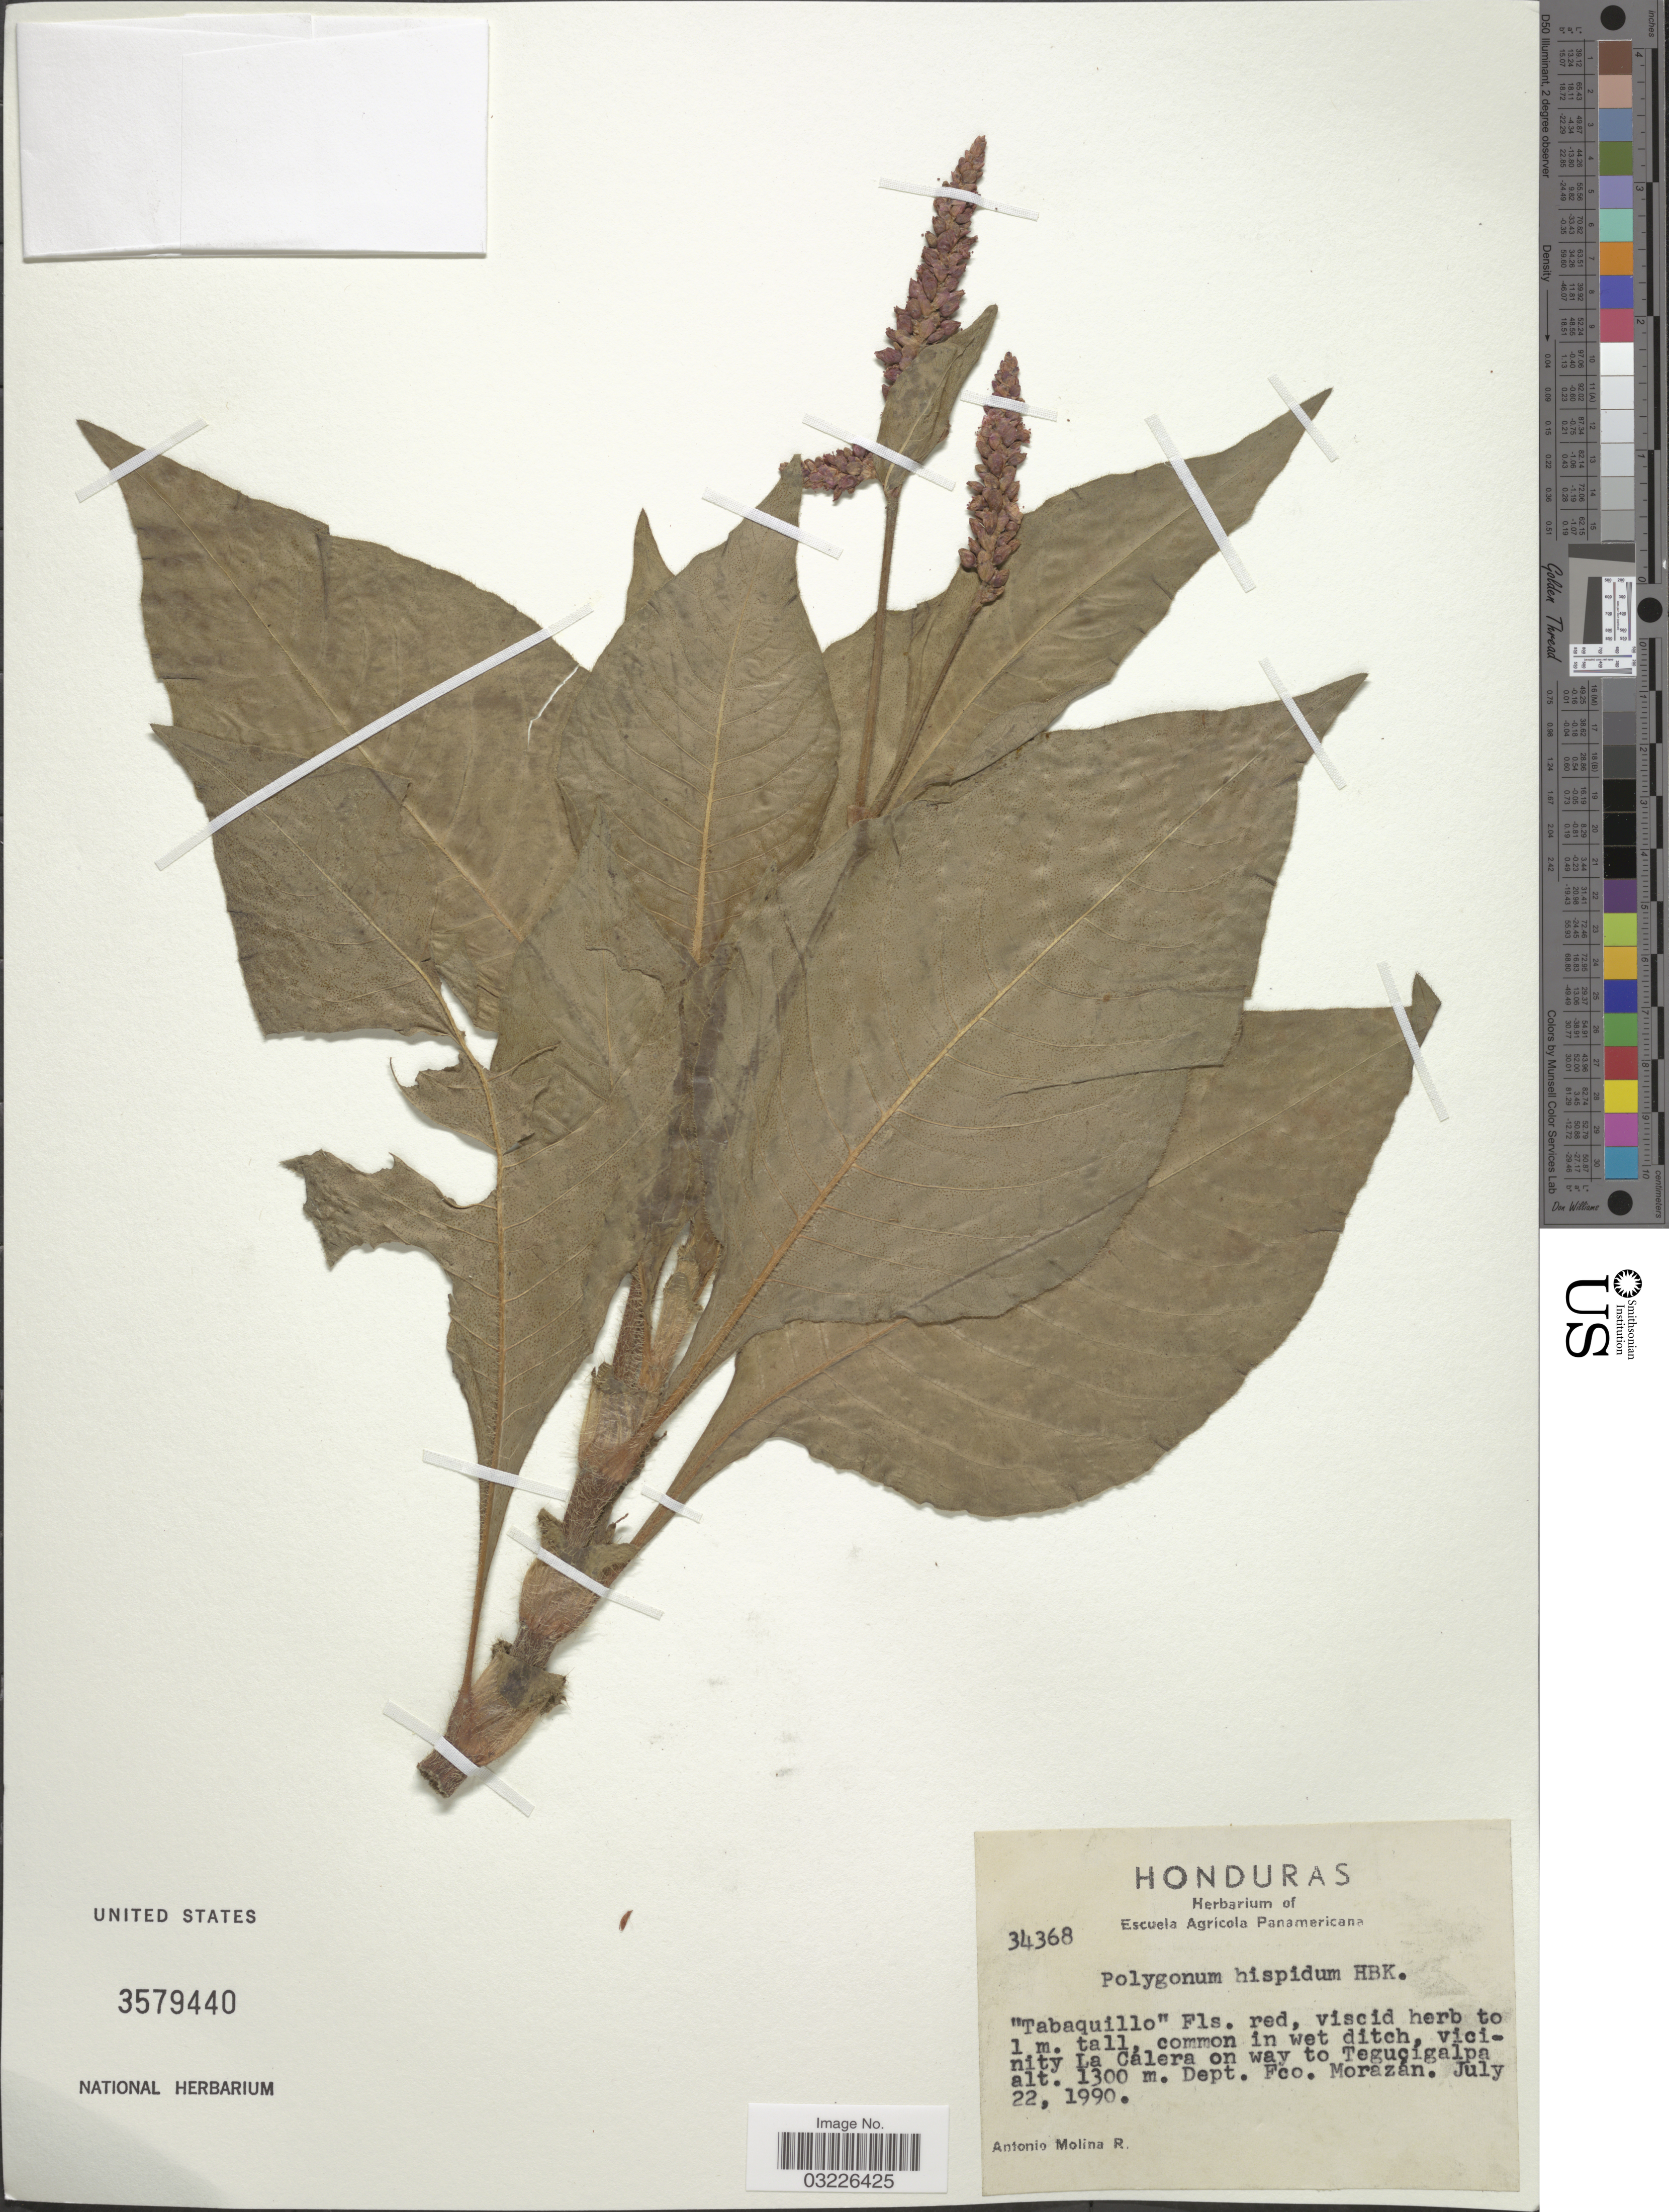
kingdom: Plantae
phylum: Tracheophyta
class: Magnoliopsida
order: Caryophyllales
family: Polygonaceae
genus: Polygonum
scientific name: Polygonum hispidum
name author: Kunth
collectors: A. Molina R.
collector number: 34368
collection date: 1990-07-22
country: Honduras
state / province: Fco. Morazán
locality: Vicinity La Calera on way to Tegucigalpa. Dept. Fco. Morazán.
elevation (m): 1300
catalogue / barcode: US 3579440